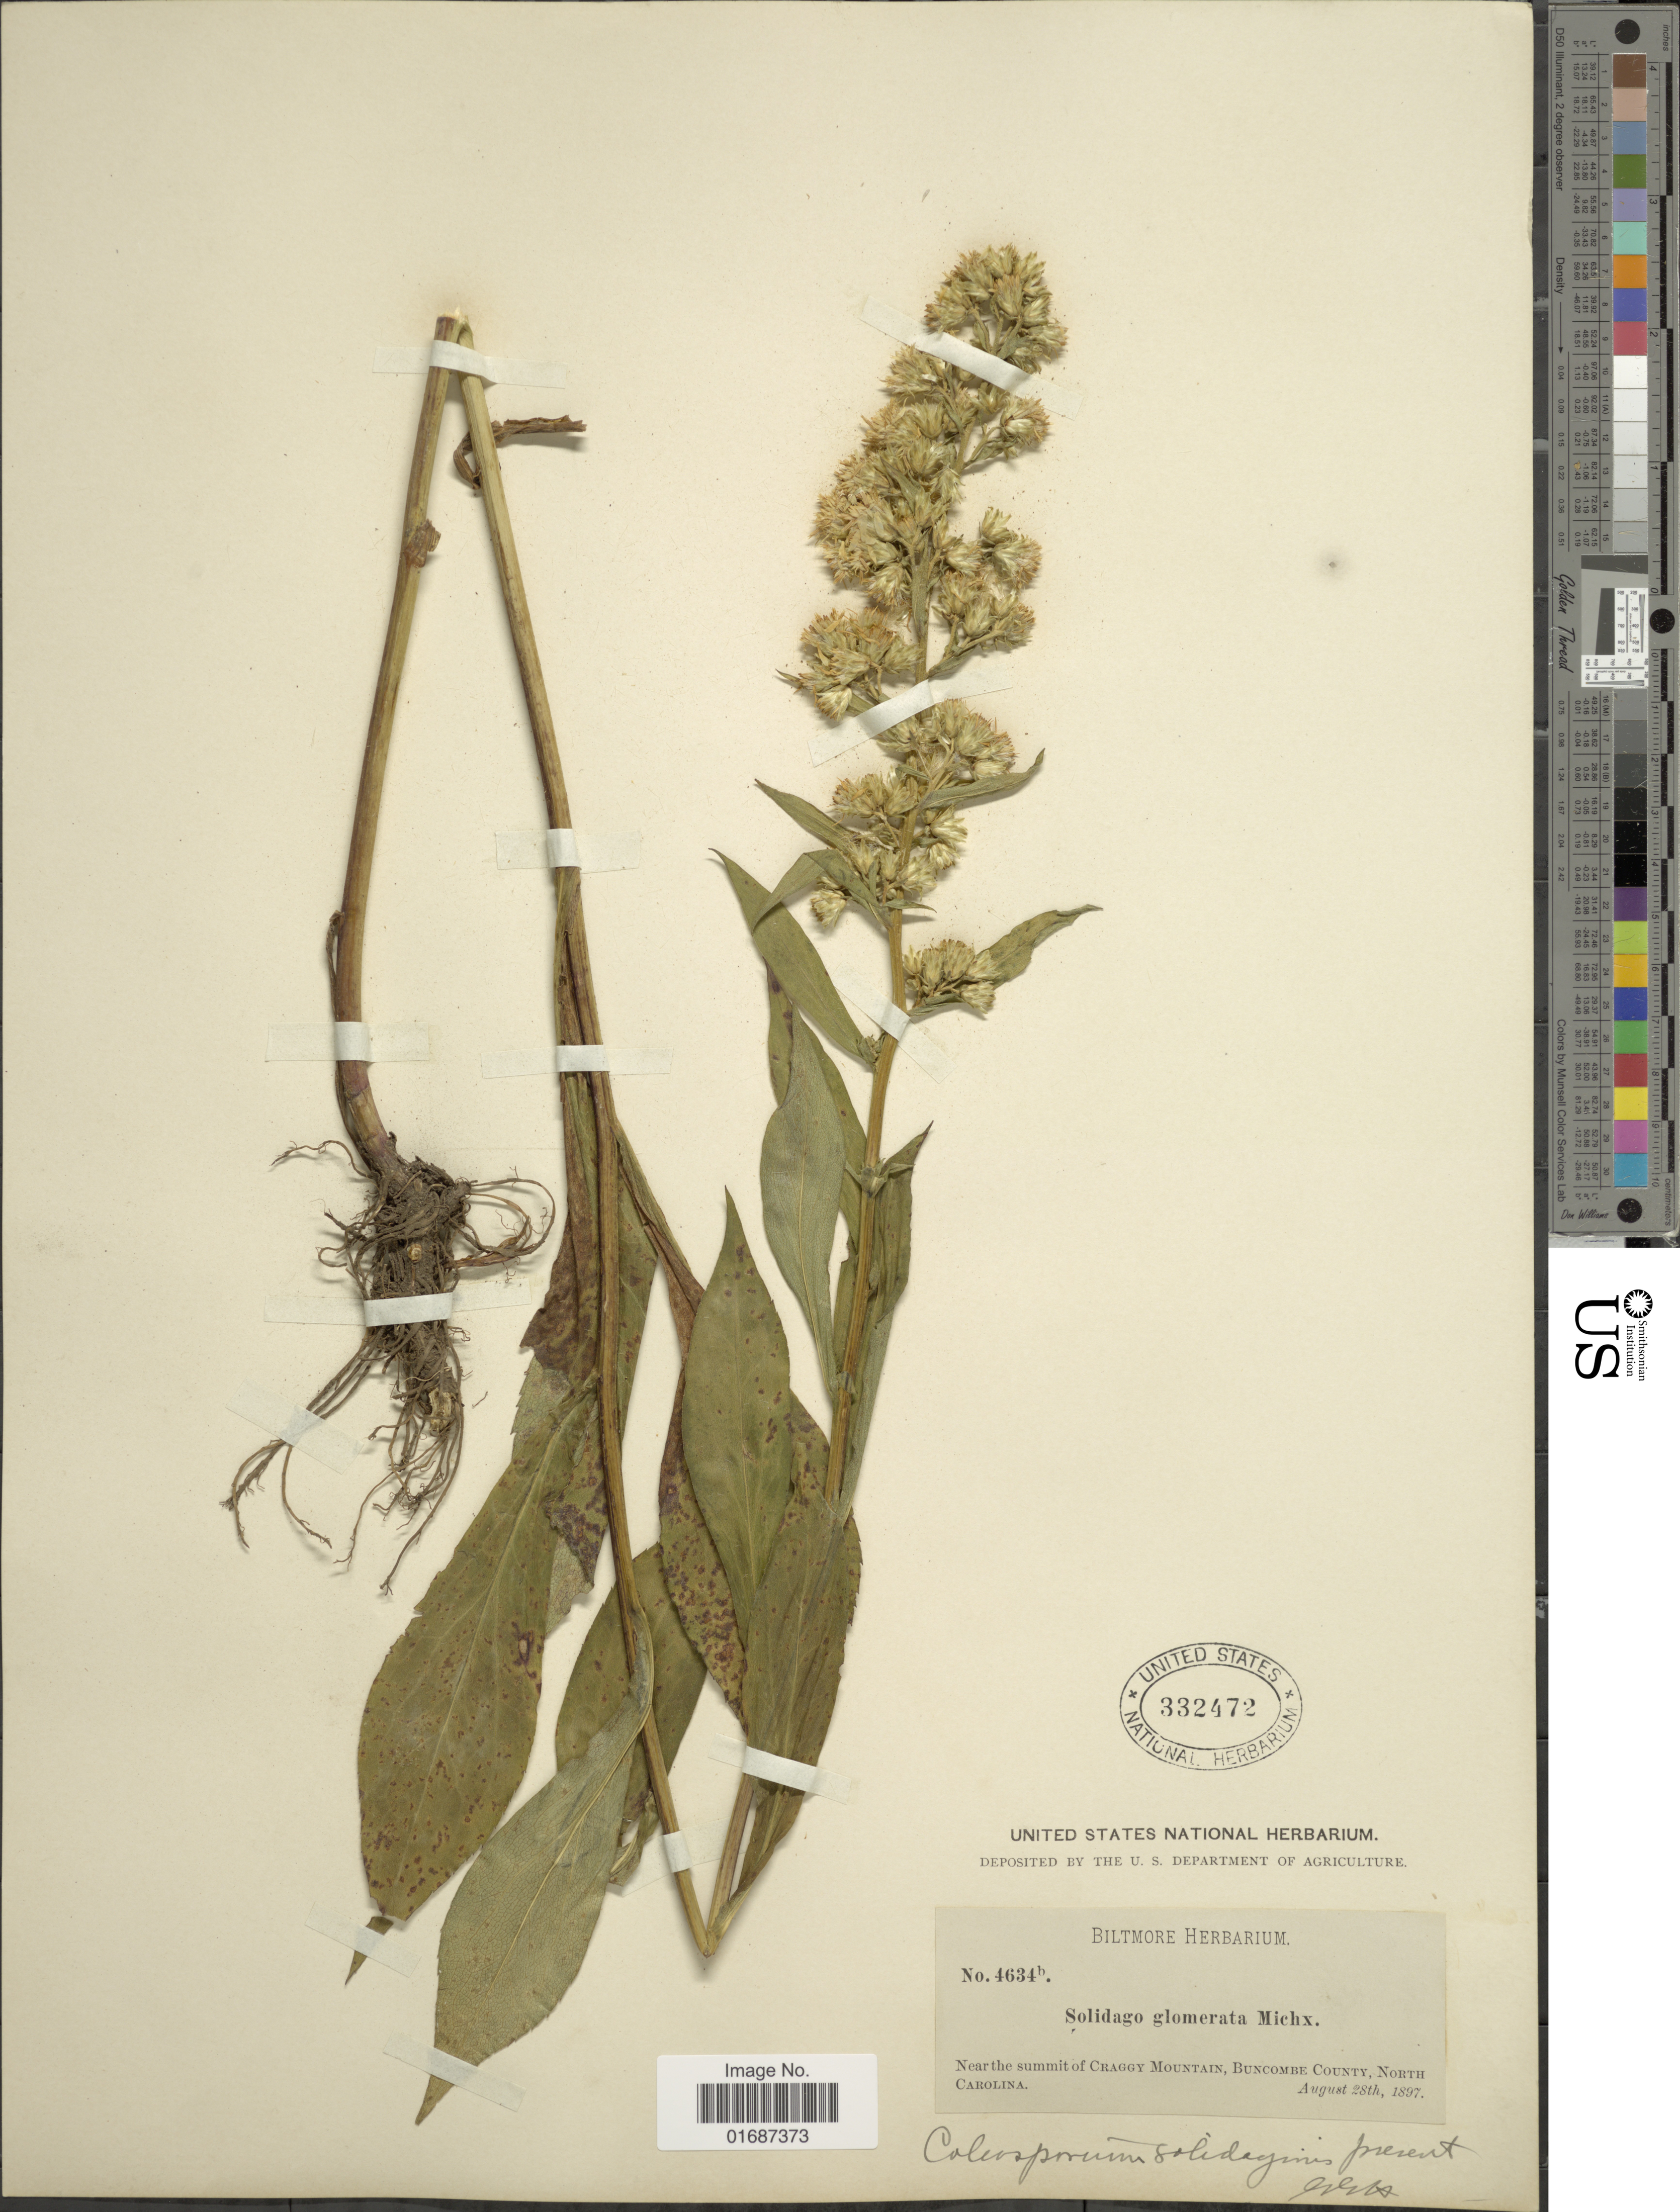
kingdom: Plantae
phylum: Tracheophyta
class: Magnoliopsida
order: Asterales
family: Asteraceae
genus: Solidago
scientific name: Solidago glomerata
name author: Michx.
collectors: ex herb. Biltmore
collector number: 4634b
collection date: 1897-08-28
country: United States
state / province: North Carolina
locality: Near the summit of Craggy Mountain, Buncombe County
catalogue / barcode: US 332472